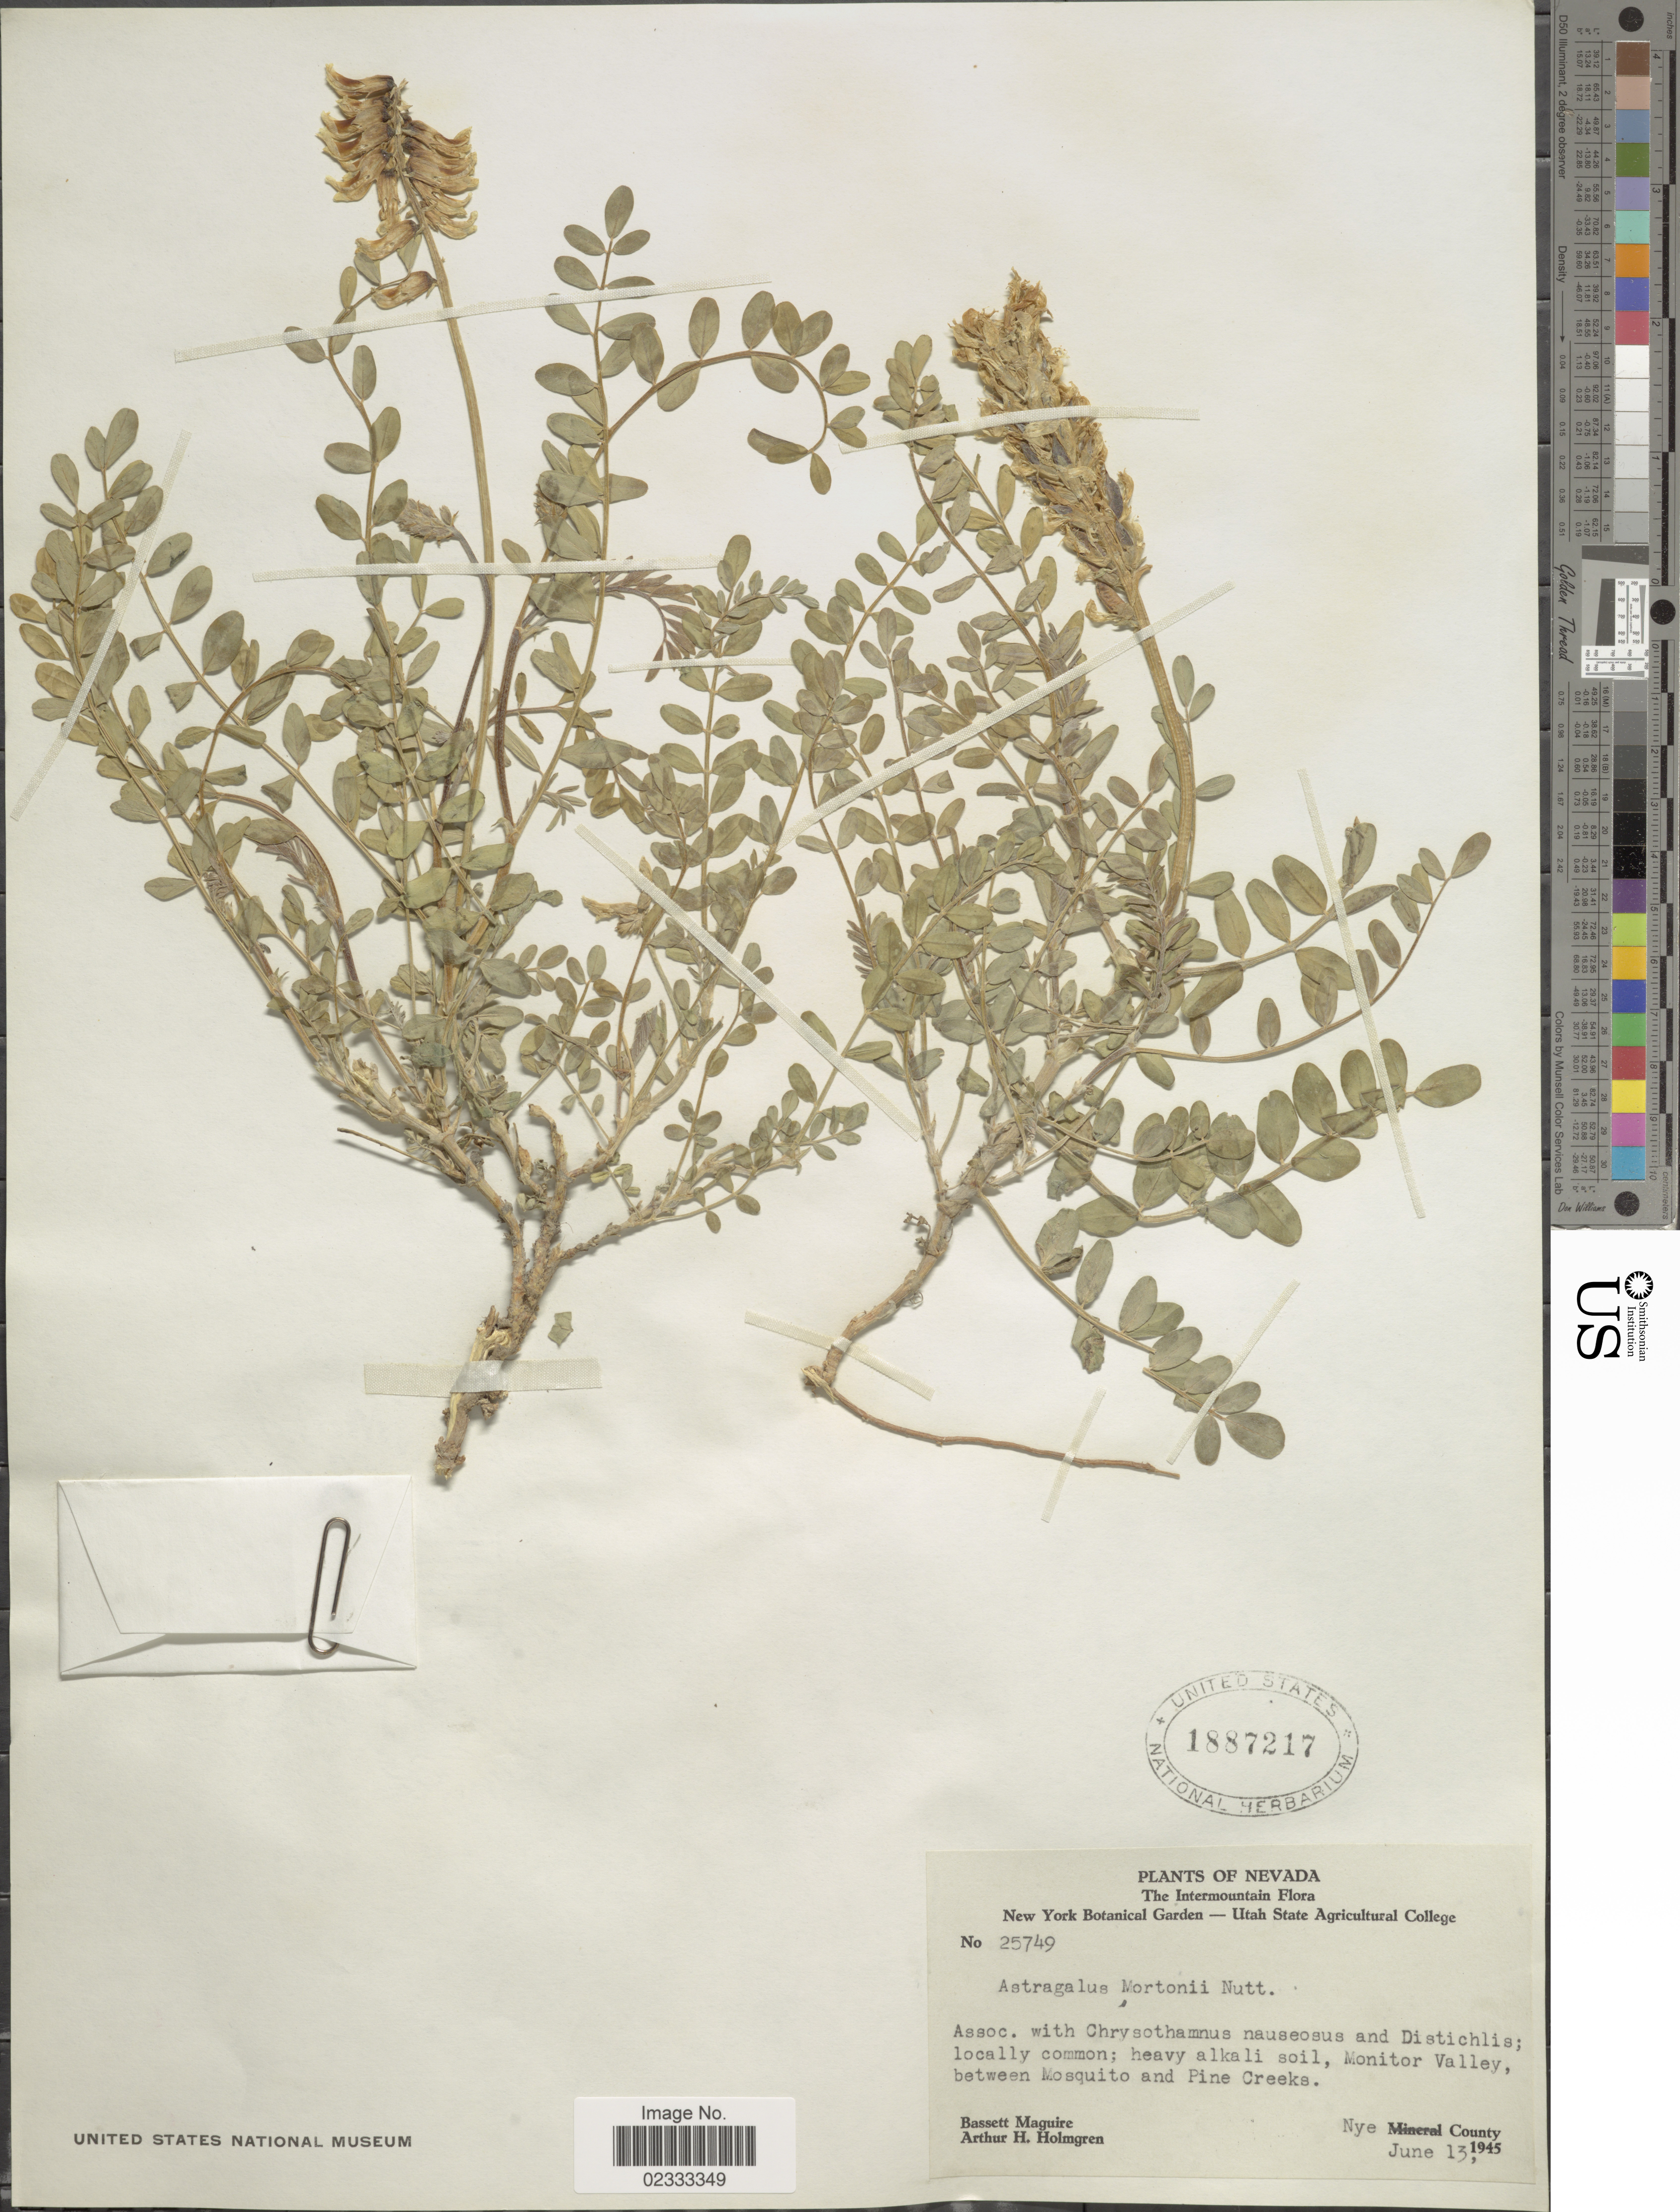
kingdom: Plantae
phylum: Tracheophyta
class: Magnoliopsida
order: Fabales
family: Fabaceae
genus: Astragalus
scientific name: Astragalus mortonii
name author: Nutt.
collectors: B. Maguire & A. H. Holmgren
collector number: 25749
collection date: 1945-06-13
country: United States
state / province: Nevada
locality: The Intermountain flora, Monitor Valley, between Mosquito and Pine Creeks, Nye County.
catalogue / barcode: US 1887217